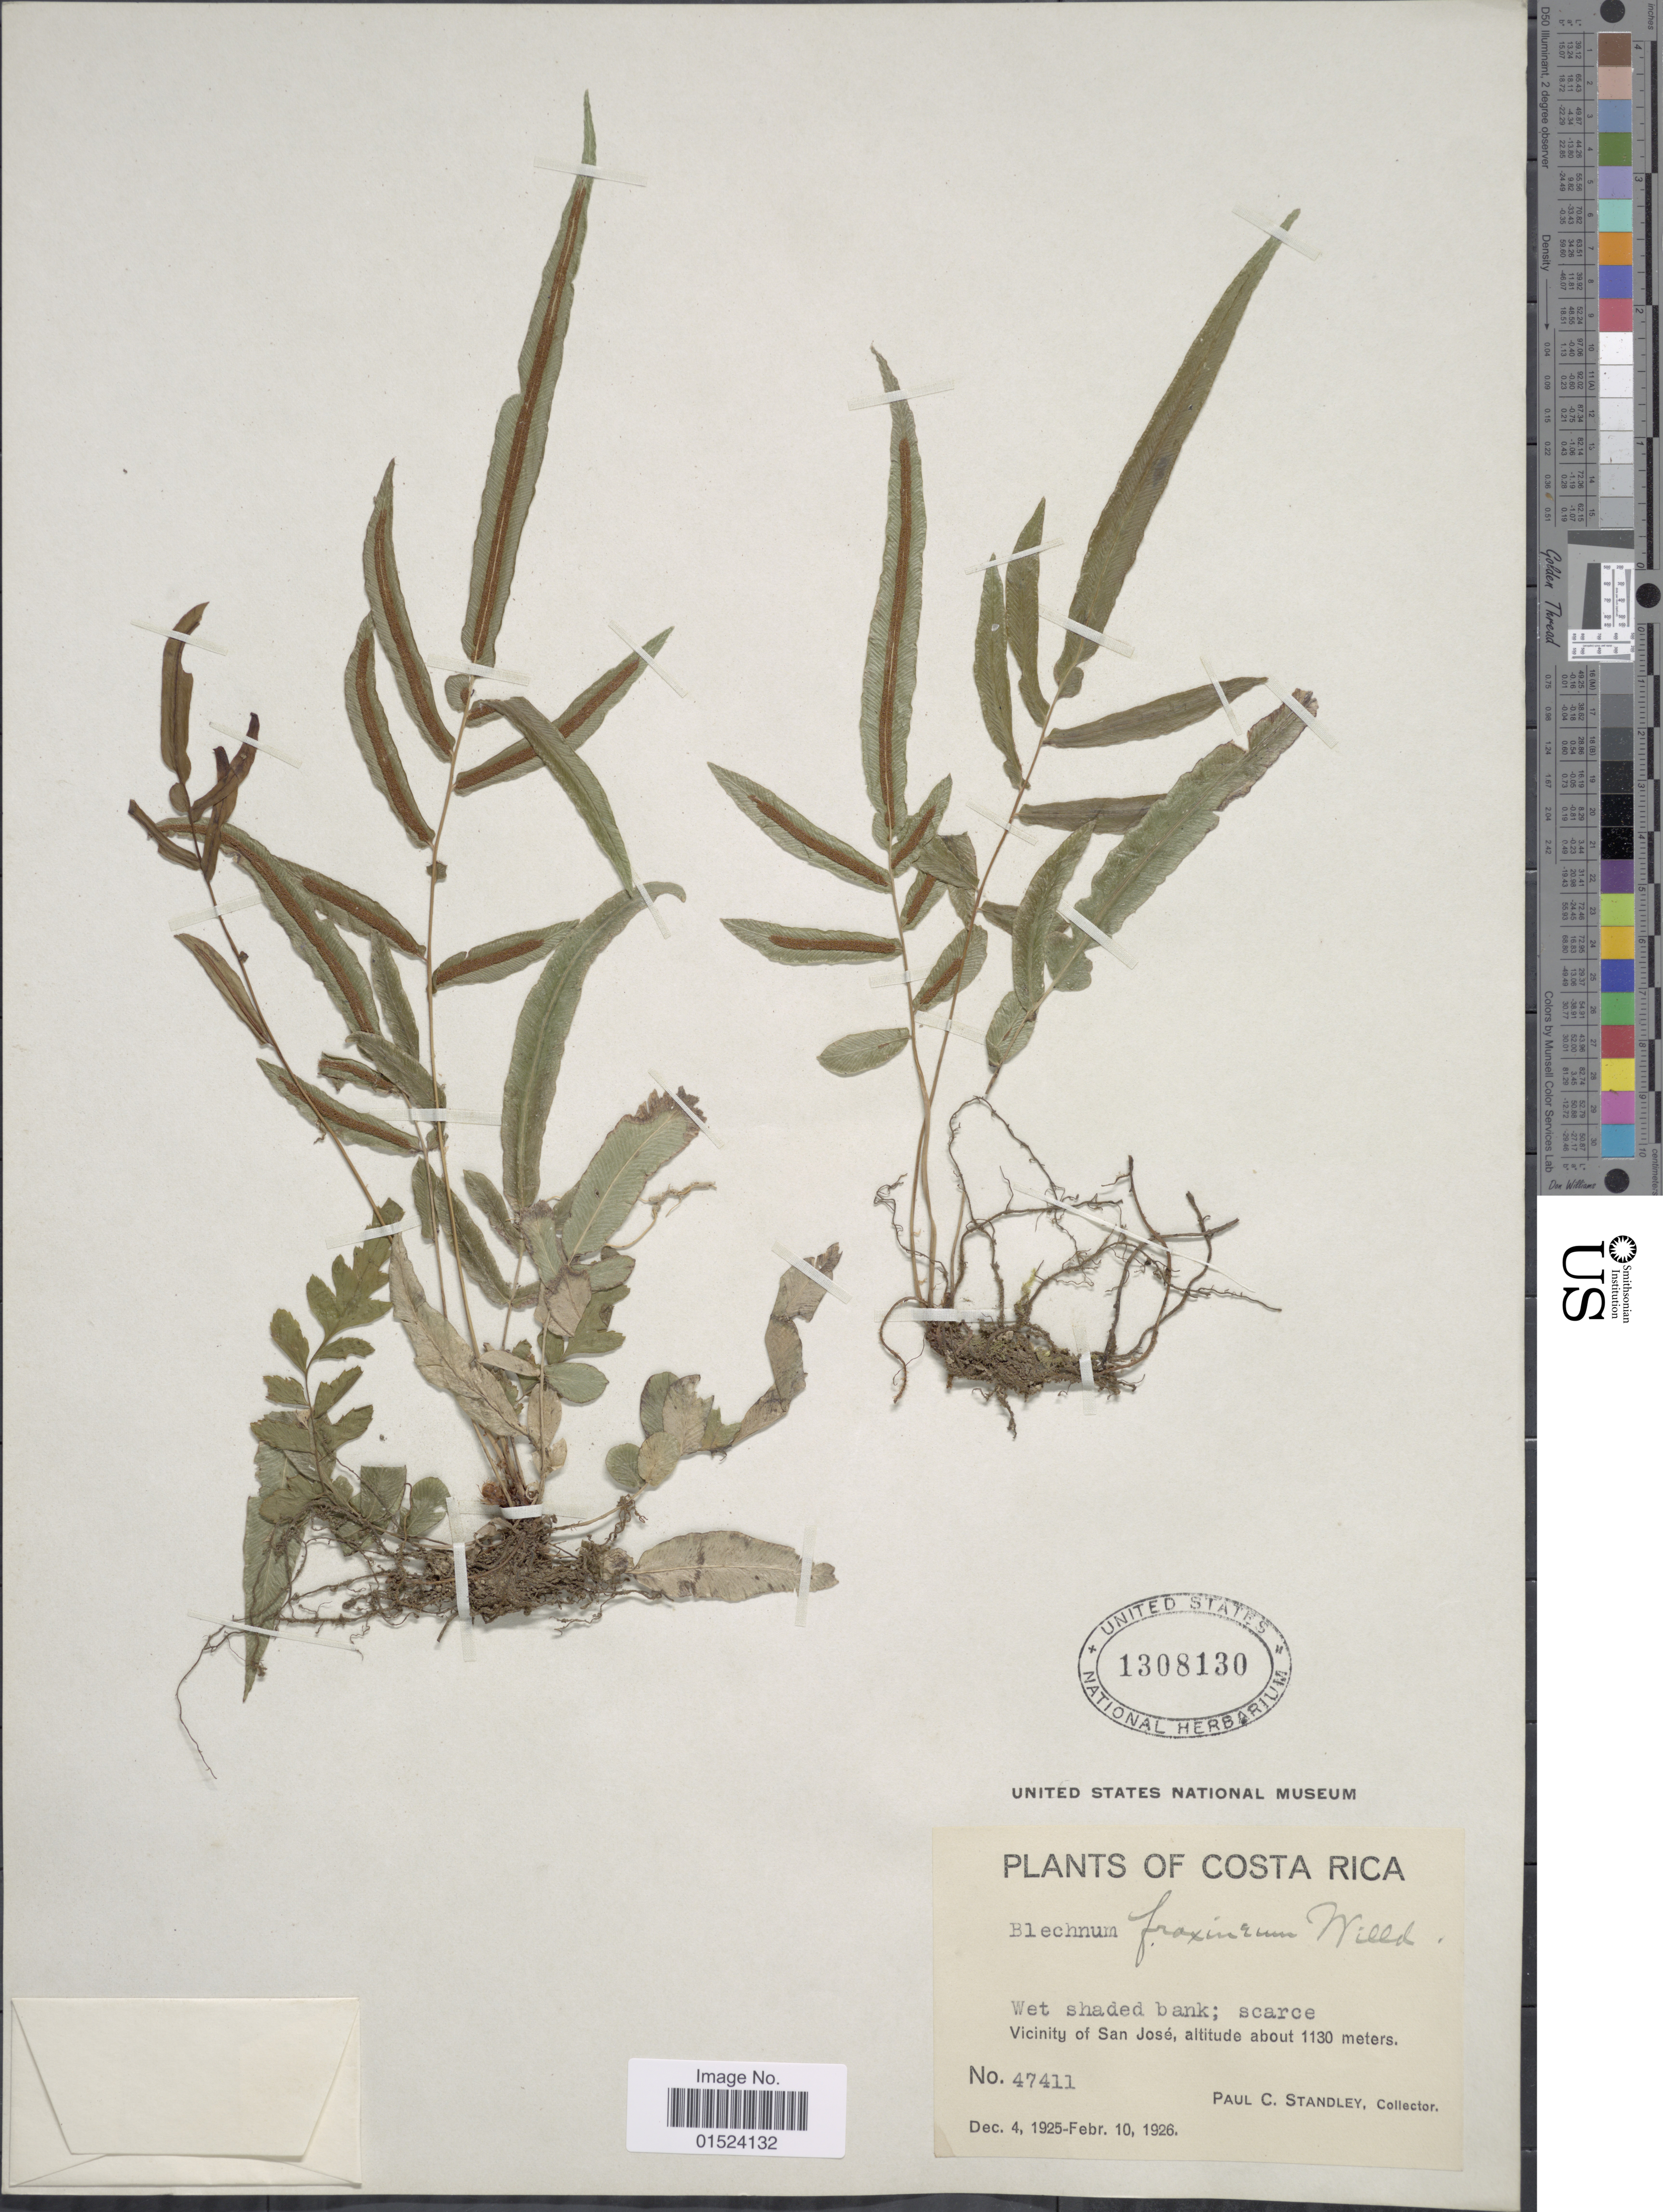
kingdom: Plantae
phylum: Tracheophyta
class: Polypodiopsida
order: Polypodiales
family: Blechnaceae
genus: Blechnum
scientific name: Blechnum gracile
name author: Kaulf.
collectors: P. C. Standley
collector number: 47411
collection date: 1925-12-04/1926-02-10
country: Costa Rica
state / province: San José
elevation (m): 1130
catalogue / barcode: US 1308130